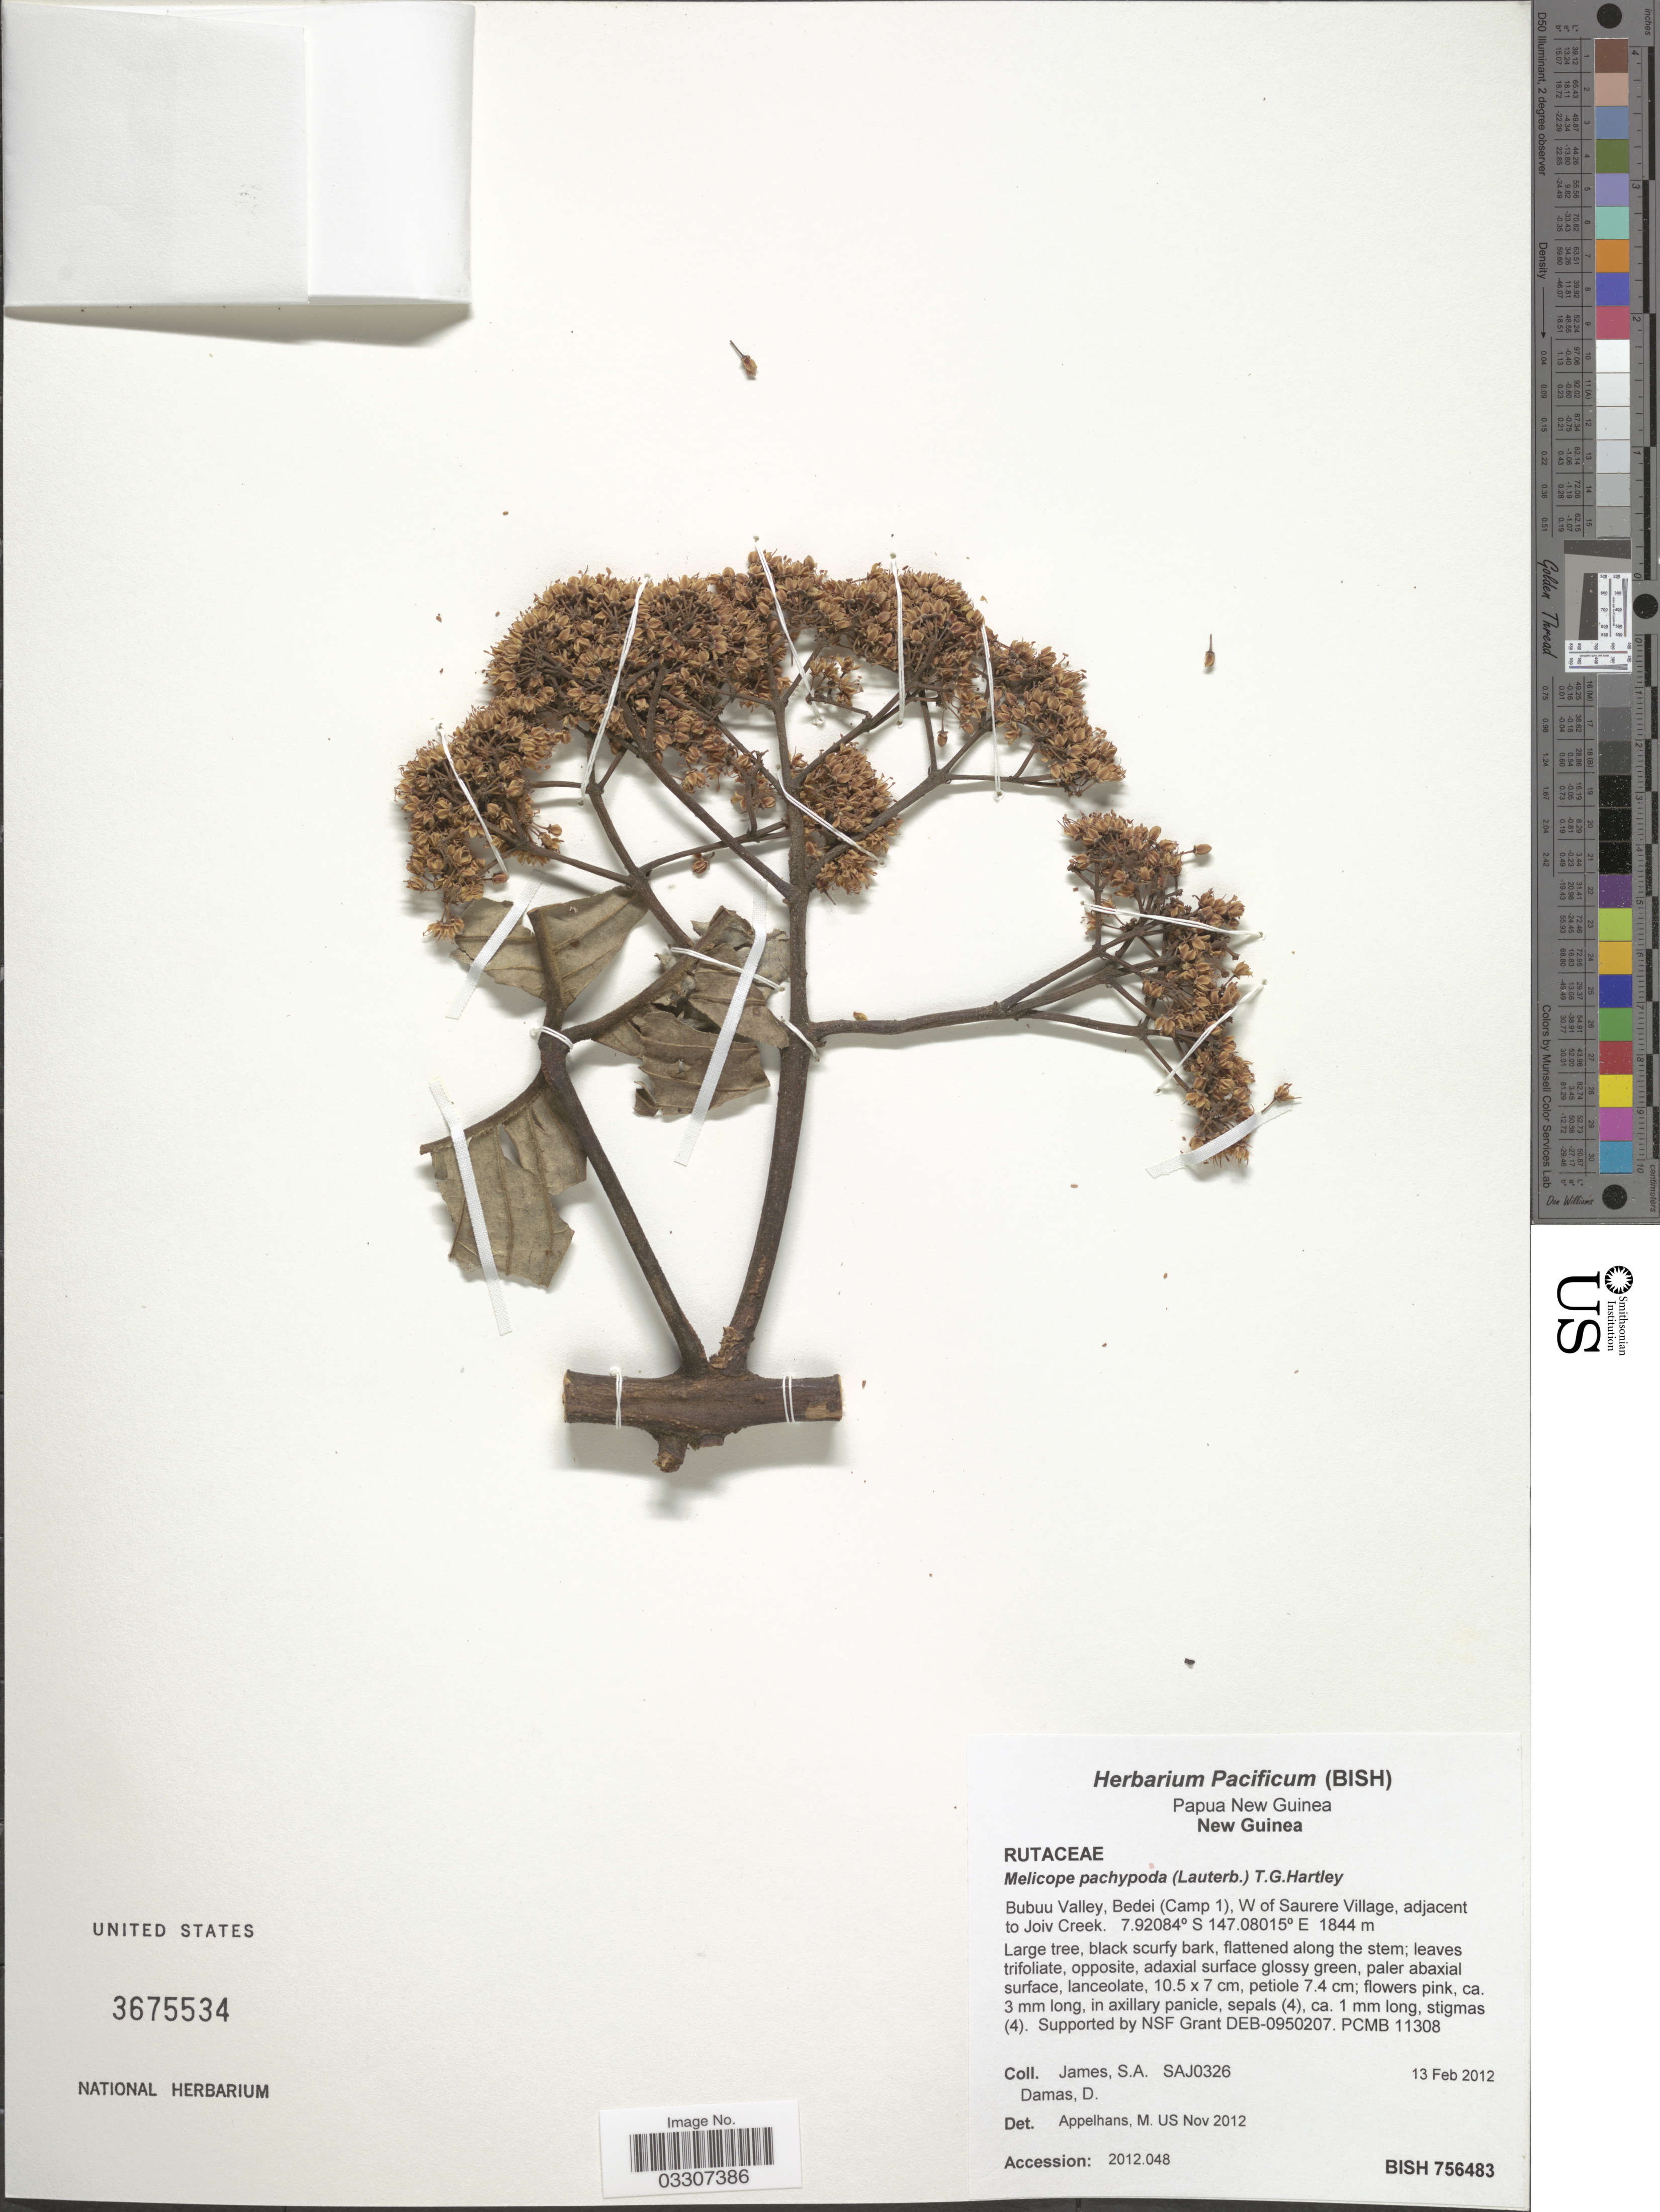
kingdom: Plantae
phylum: Tracheophyta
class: Magnoliopsida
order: Sapindales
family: Rutaceae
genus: Melicope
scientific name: Melicope pachypoda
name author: (Lauterb.) T.G. Hartley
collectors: S. James & D. Damas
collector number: SAJ0326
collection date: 2012-02-13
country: Papua New Guinea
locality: New Guinea. Bubuu Valley, Bedei (Camp 1), W of Saurere Village, adjacent to Joiv Creek.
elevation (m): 1844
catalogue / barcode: US 3675534